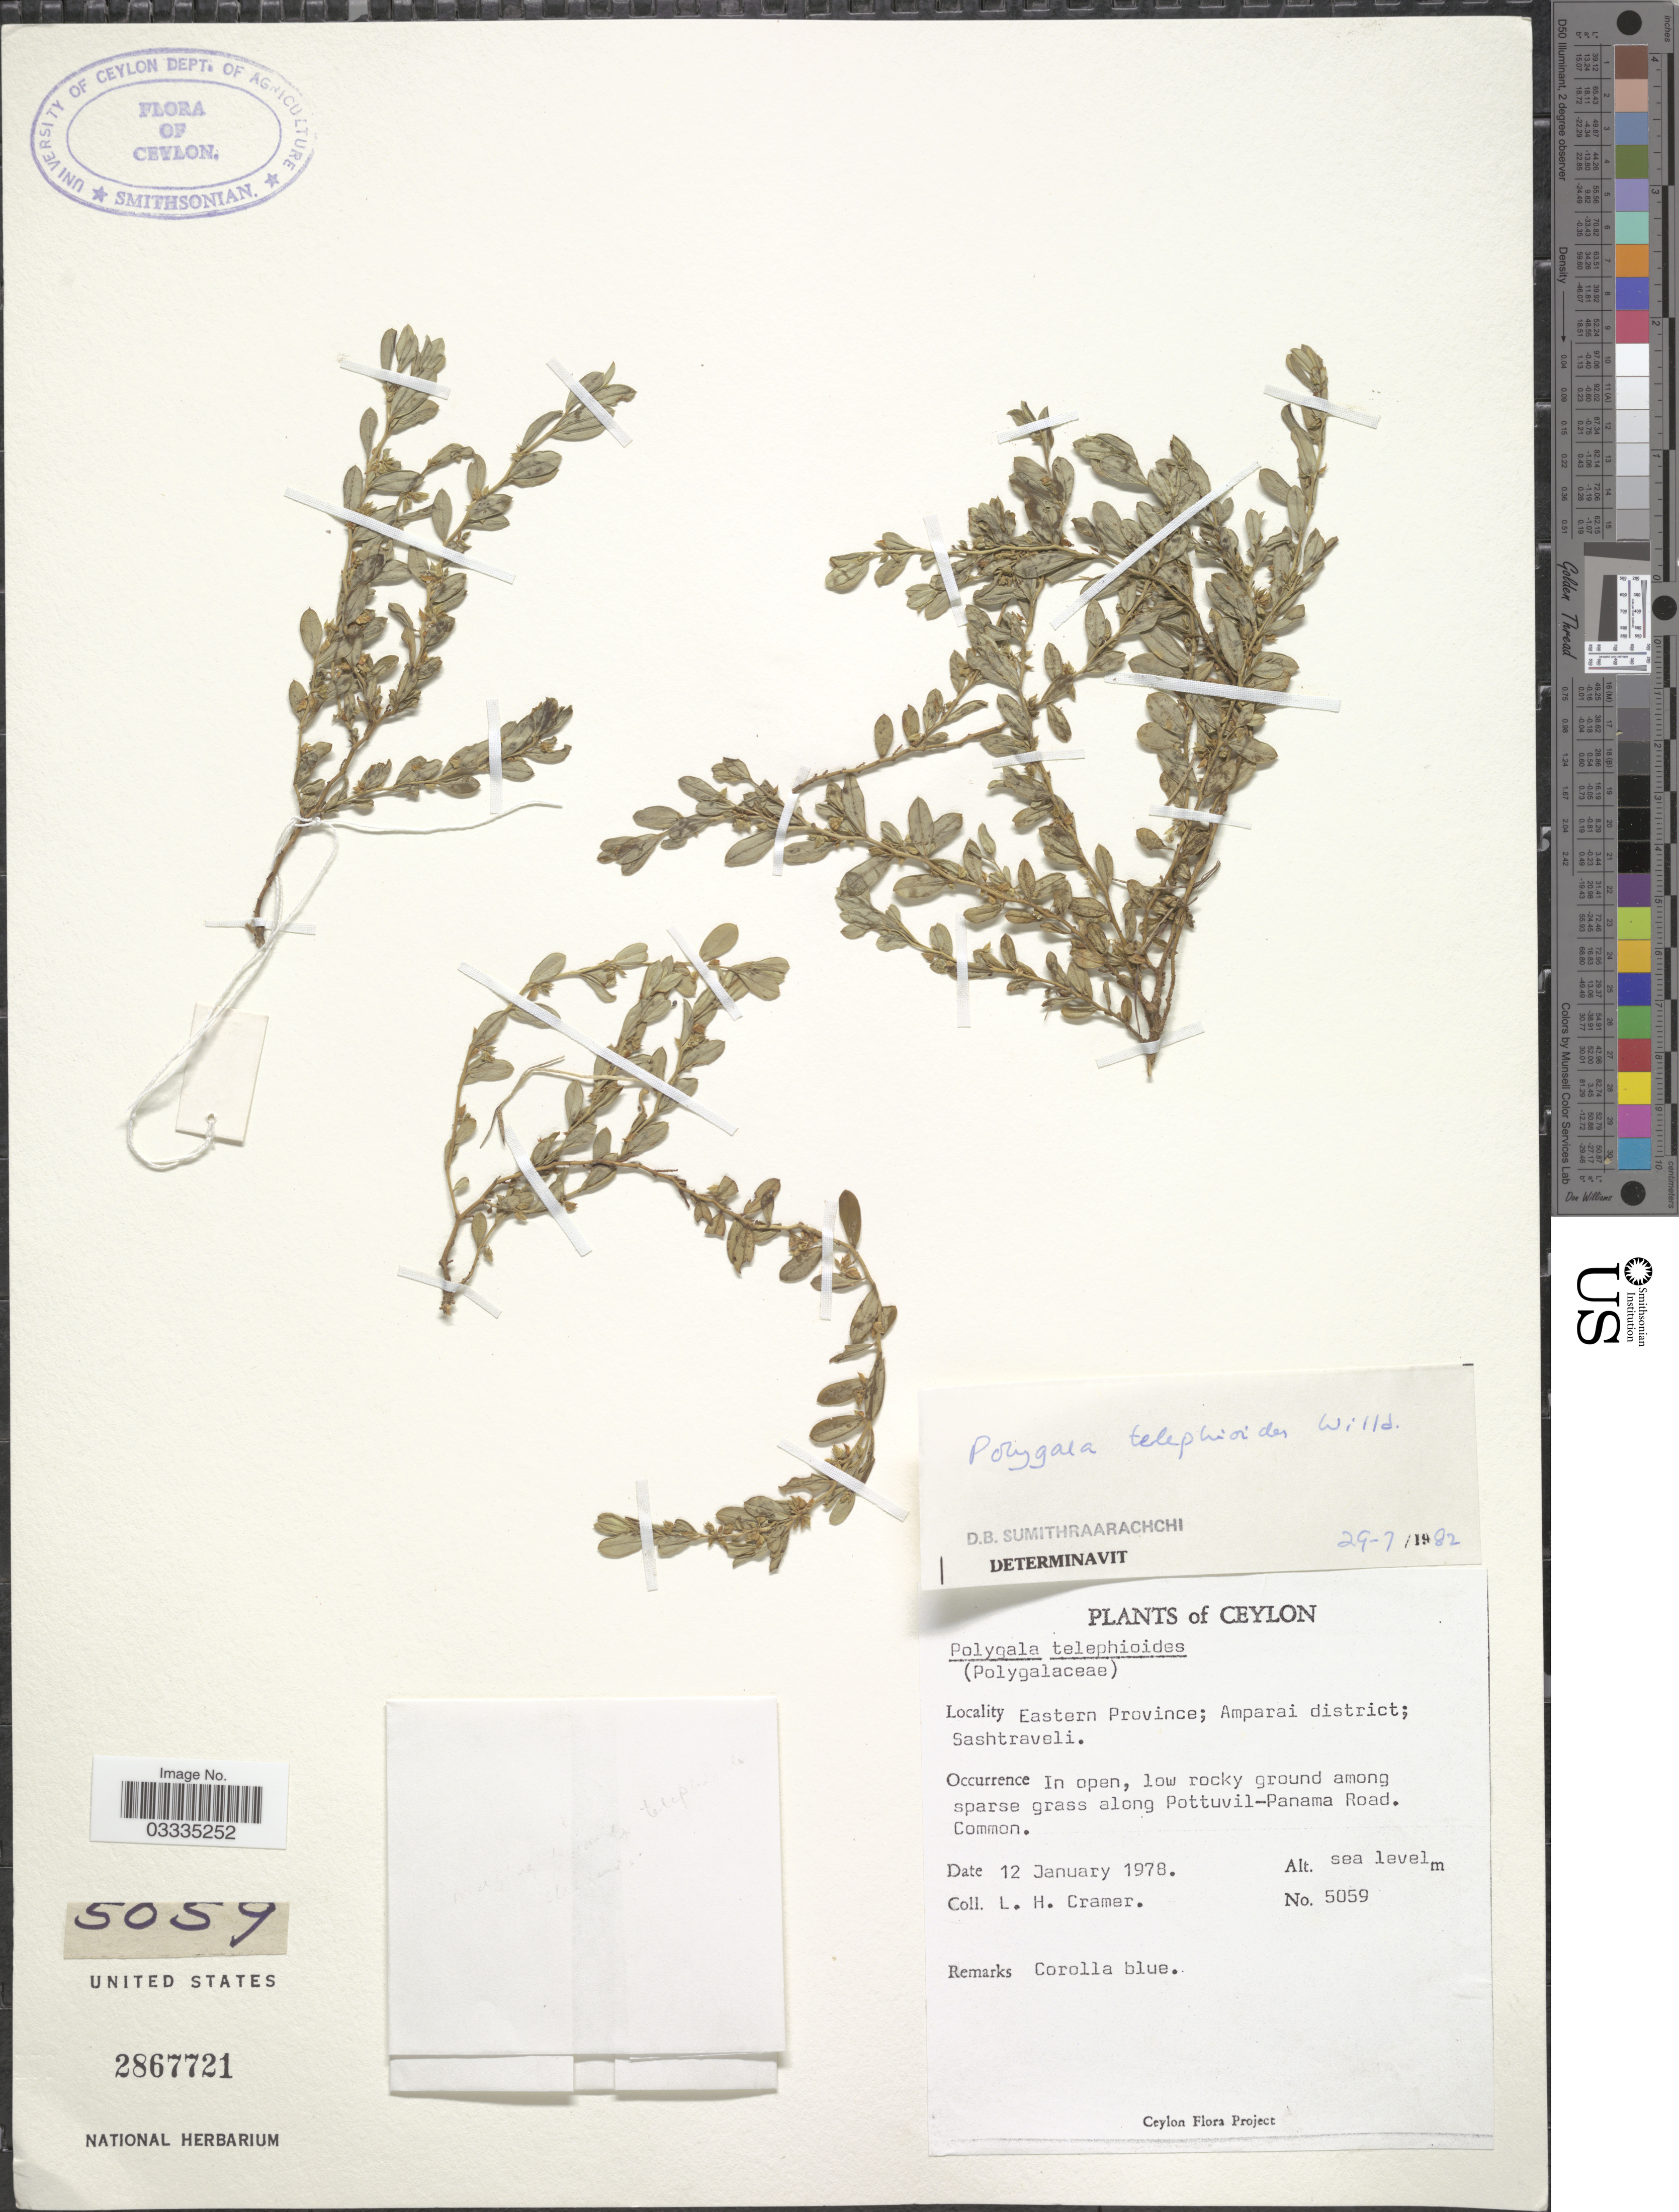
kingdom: Plantae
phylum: Tracheophyta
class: Magnoliopsida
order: Fabales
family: Polygalaceae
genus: Polygala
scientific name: Polygala telephioides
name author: Willd.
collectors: L. H. Cramer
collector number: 5059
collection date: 1978-01-12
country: Sri Lanka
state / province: Eastern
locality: Ceylon. Amparai district; Sashtraveli. In open, low rocky ground among sparse grass along Pottuvil-Panama Road.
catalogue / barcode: US 2867721